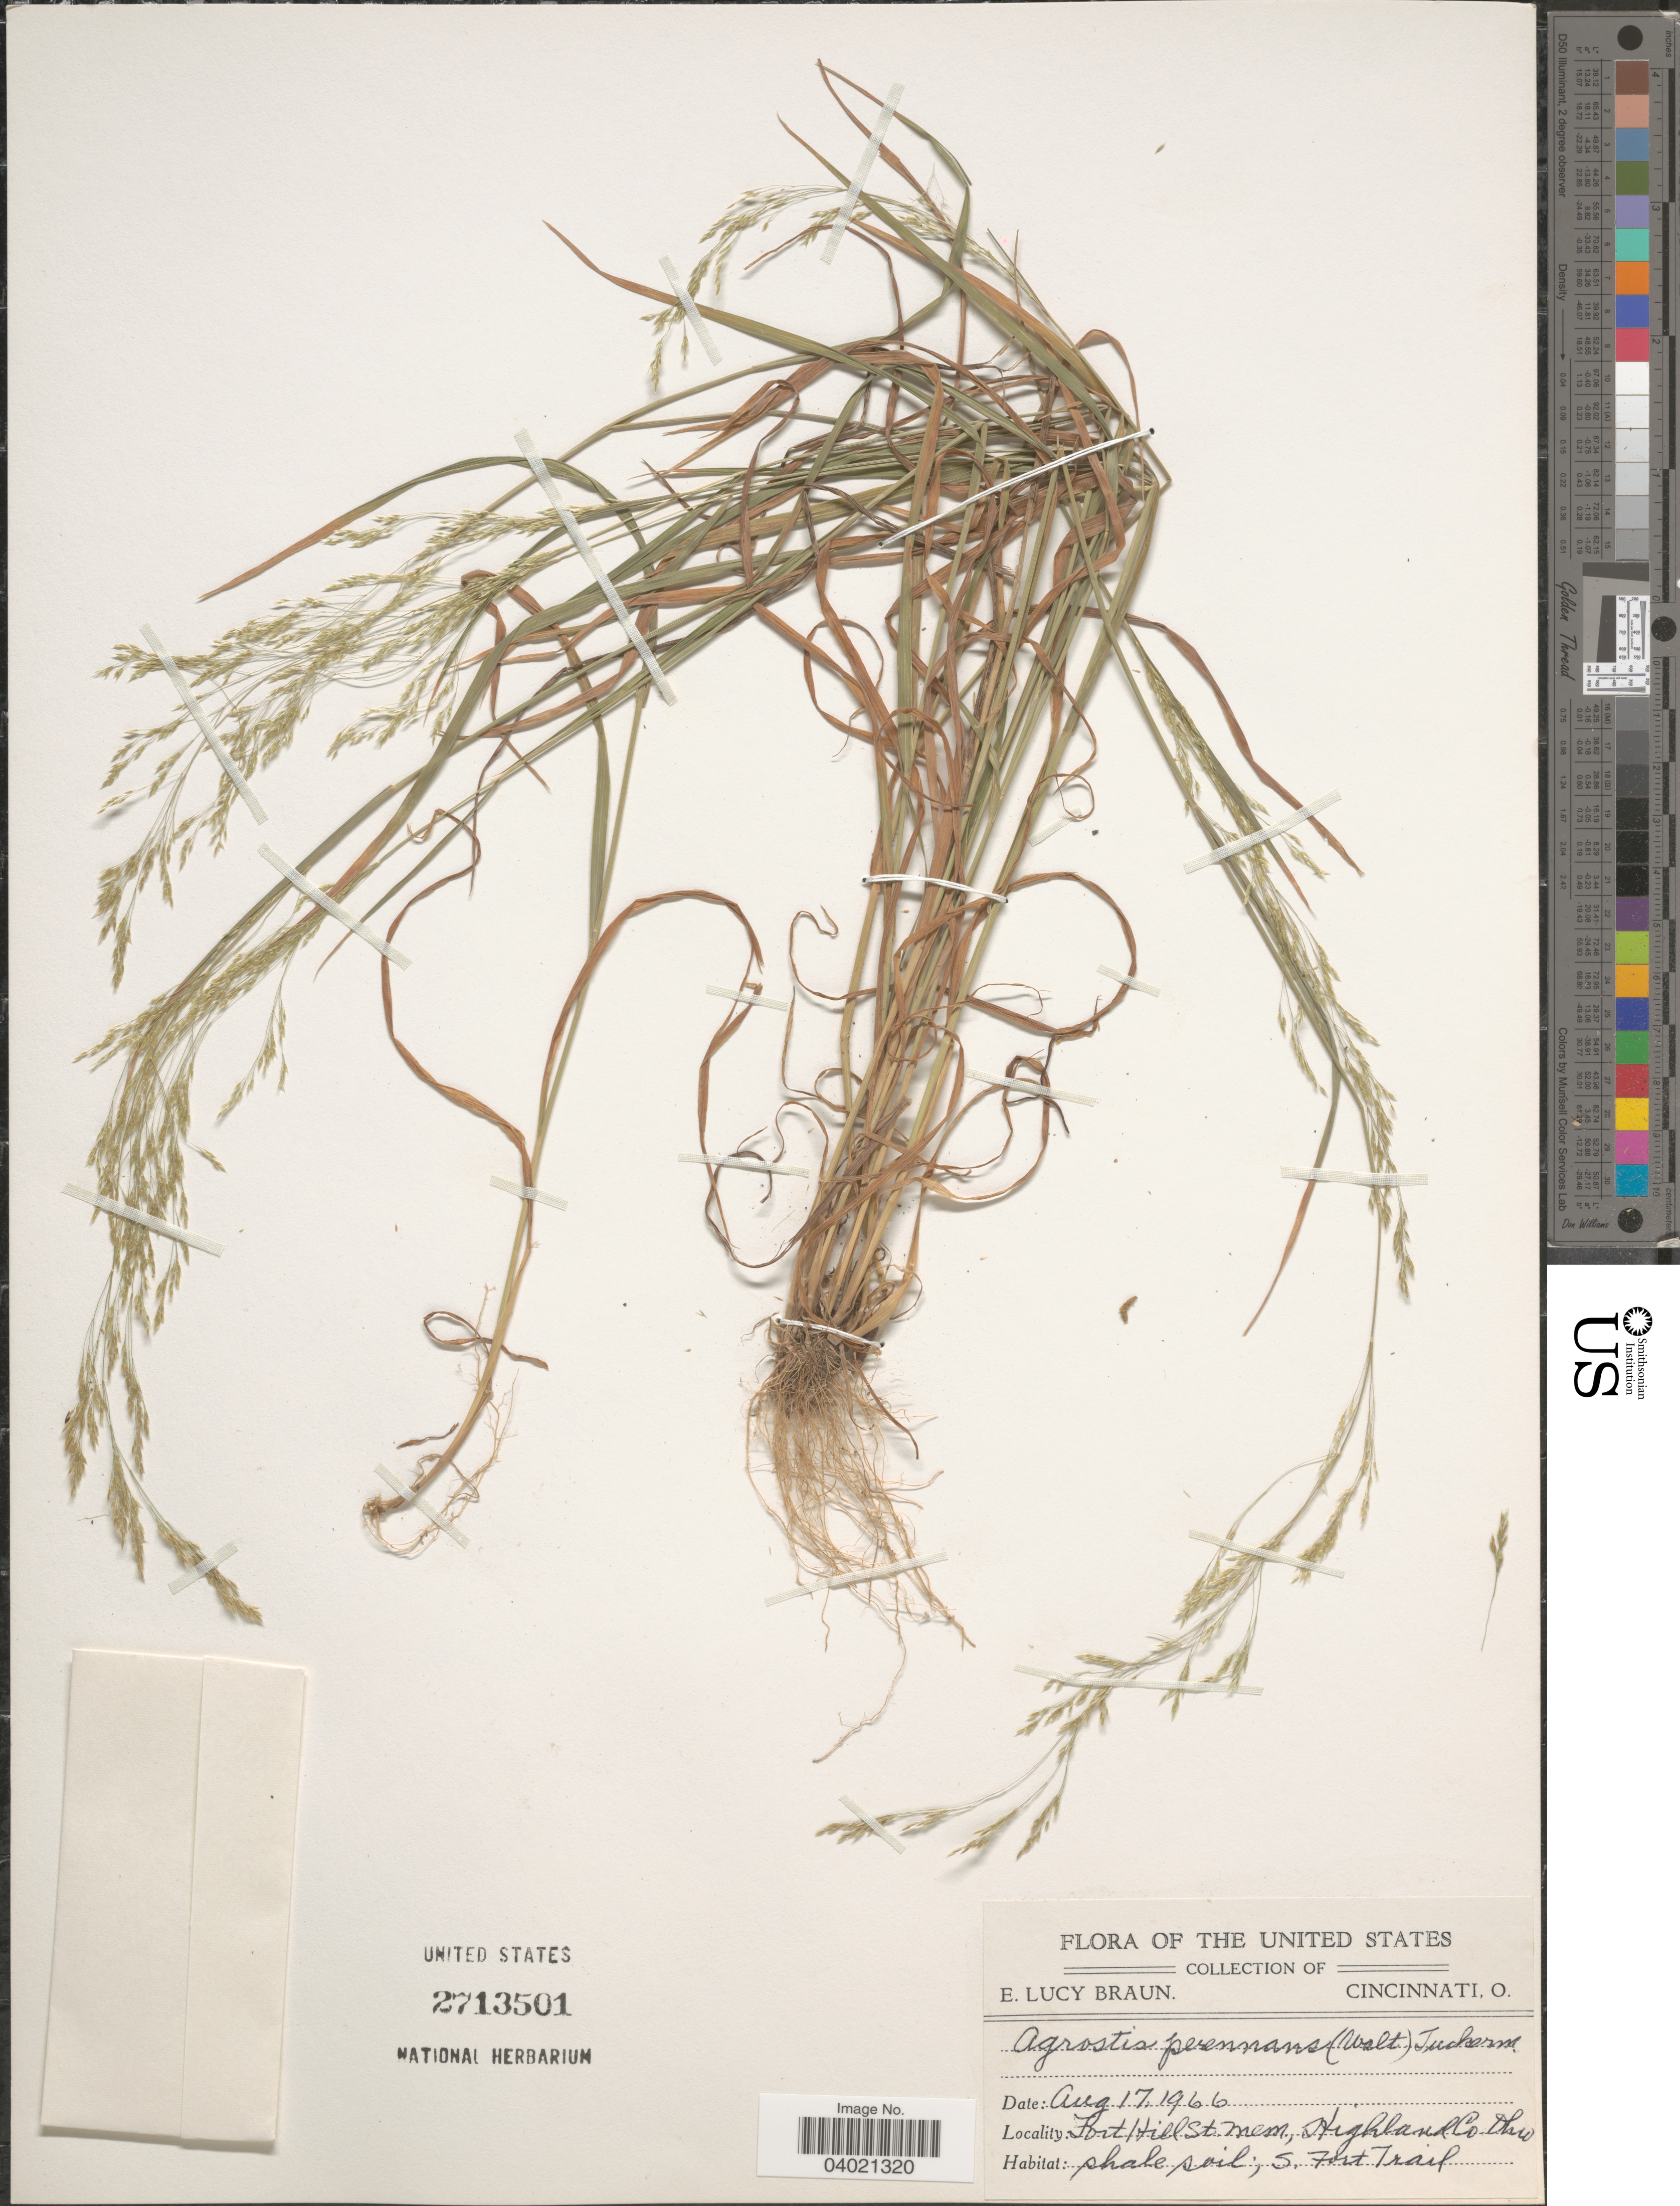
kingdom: Plantae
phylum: Tracheophyta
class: Liliopsida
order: Poales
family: Poaceae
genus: Agrostis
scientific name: Agrostis perennans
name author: (Walter) Tuck.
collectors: E. L. Braun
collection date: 1966-08-17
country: United States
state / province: Ohio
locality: Fort Hill St. Mem, Highland Co. S. Fort Trail.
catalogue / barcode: US 2713501